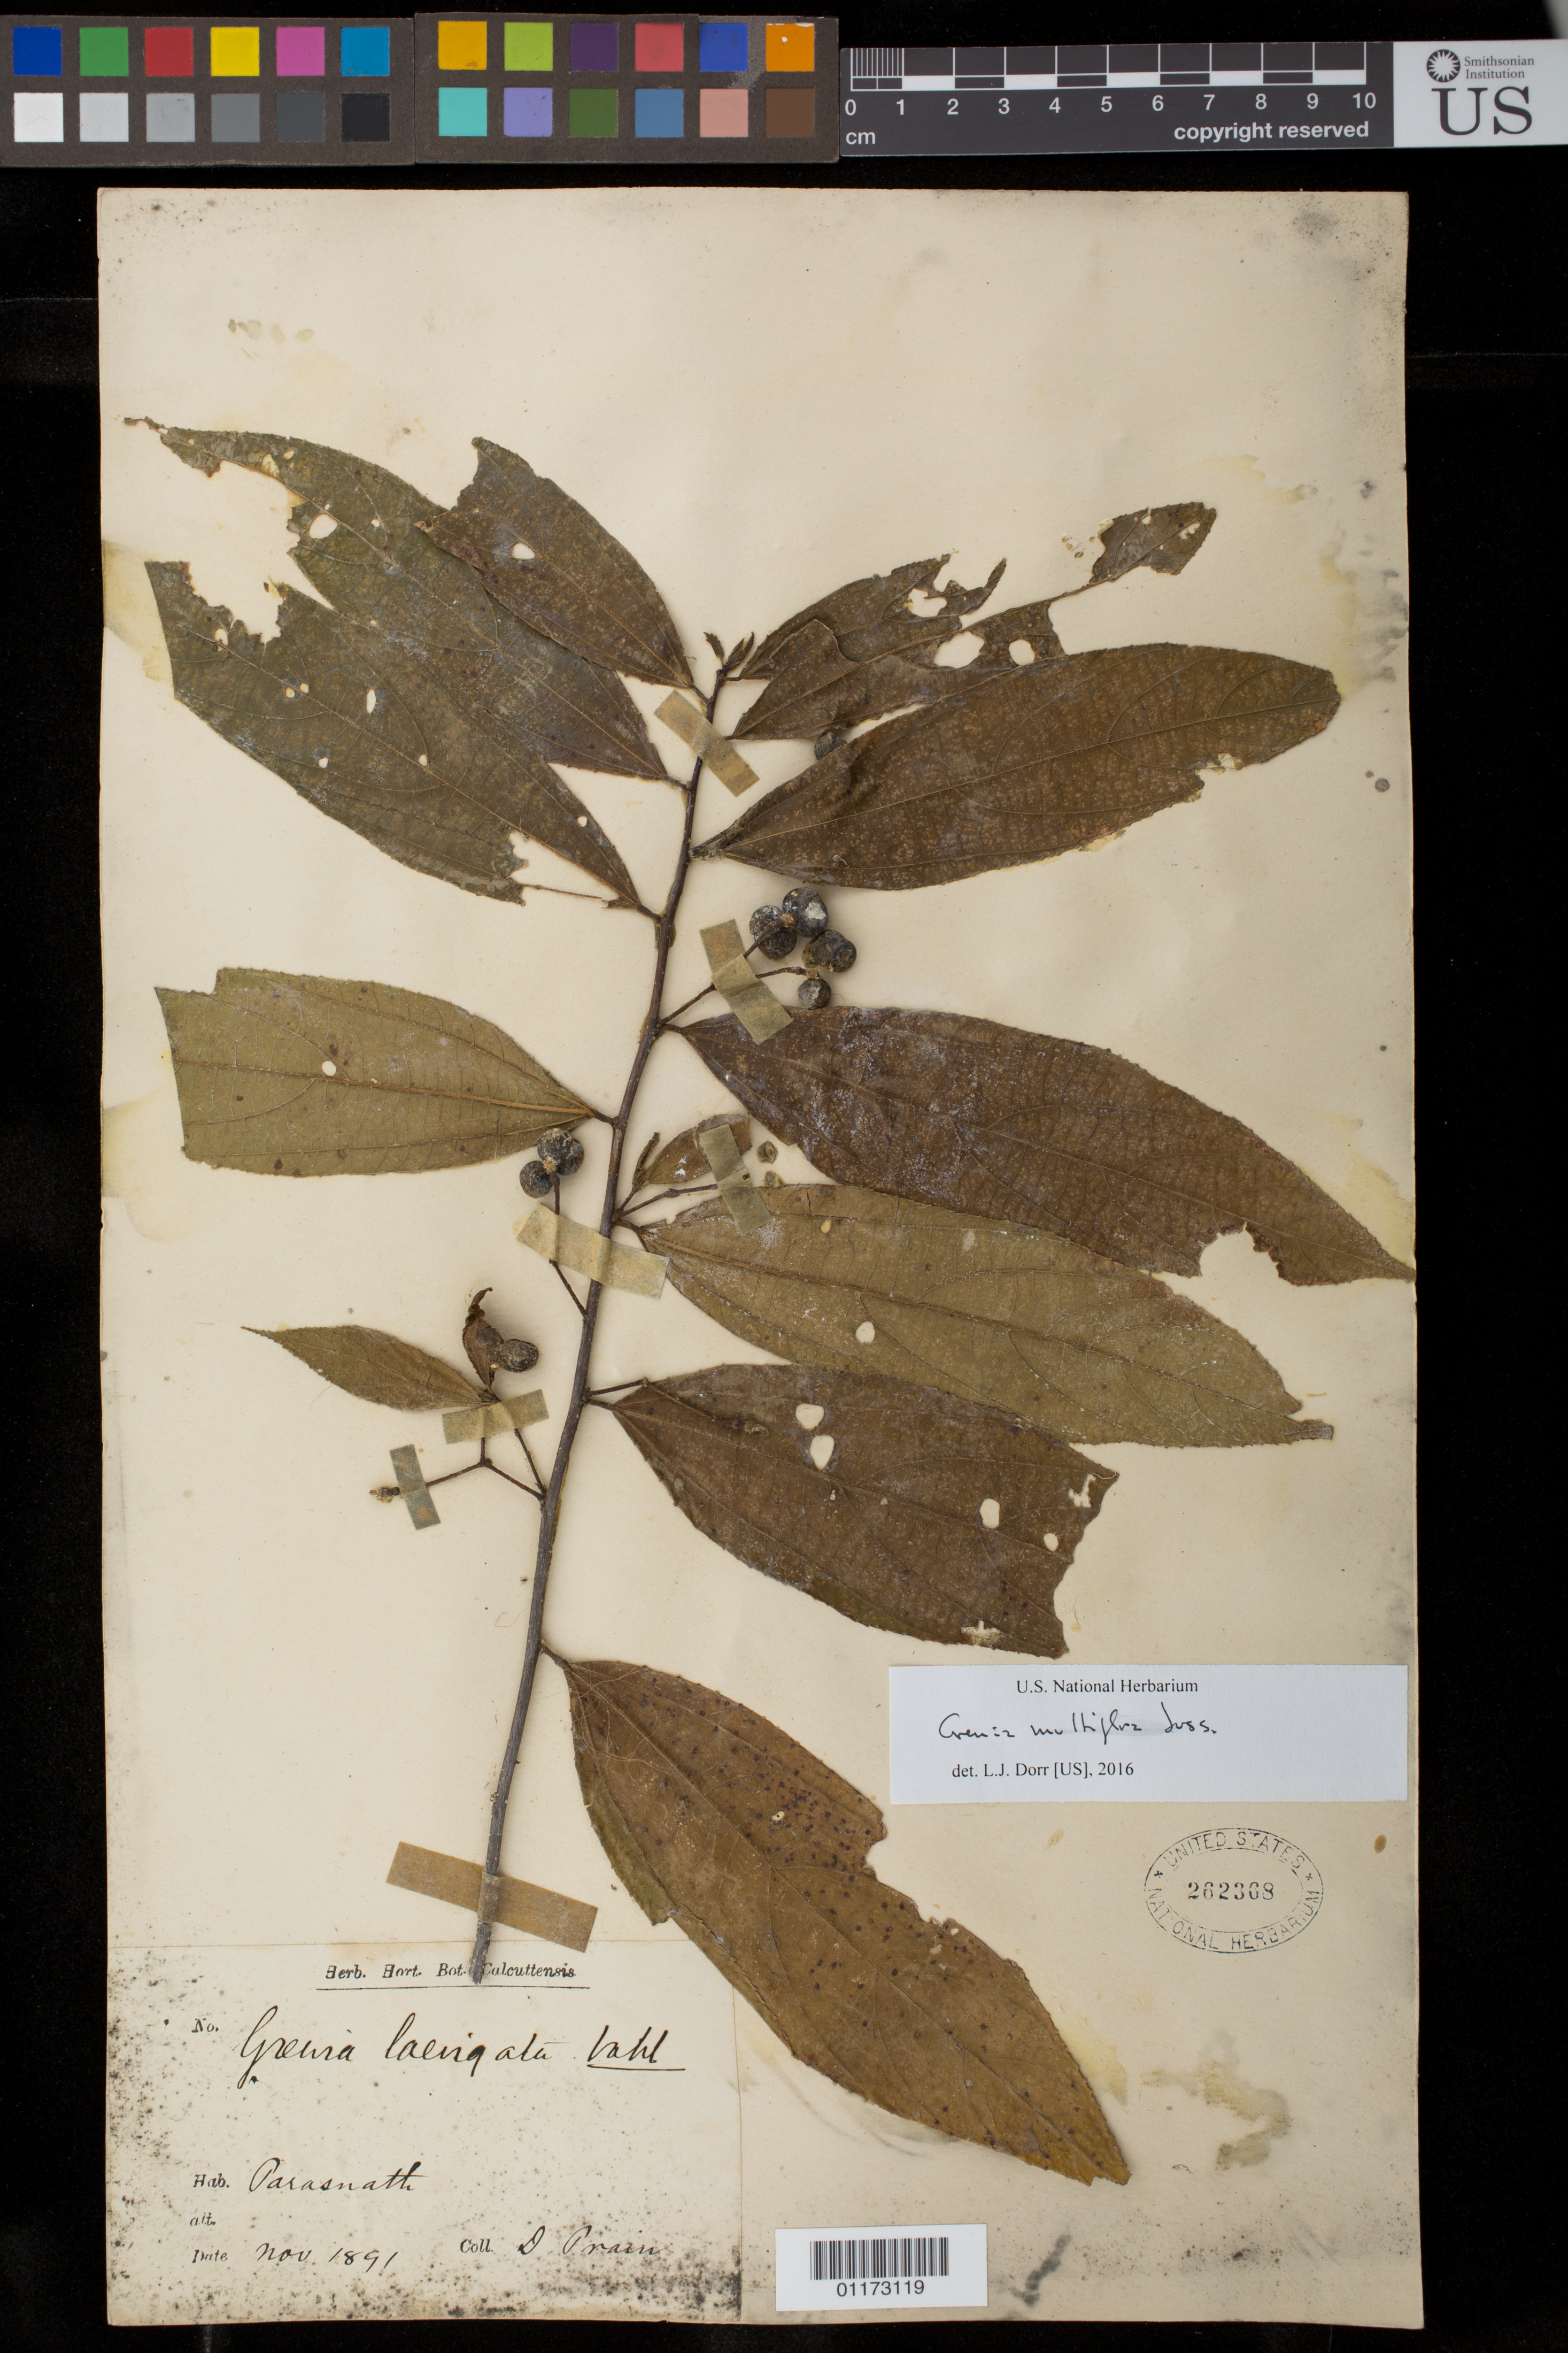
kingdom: Plantae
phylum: Tracheophyta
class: Magnoliopsida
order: Malvales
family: Malvaceae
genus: Grewia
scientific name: Grewia multiflora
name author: Juss.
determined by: Dorr, L. J., (BOT), Smithsonian Institution - National Museum of Natural History (UNITED STATES)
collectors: D. Prain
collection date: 1891-11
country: India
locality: Parasnath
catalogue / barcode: US 262368